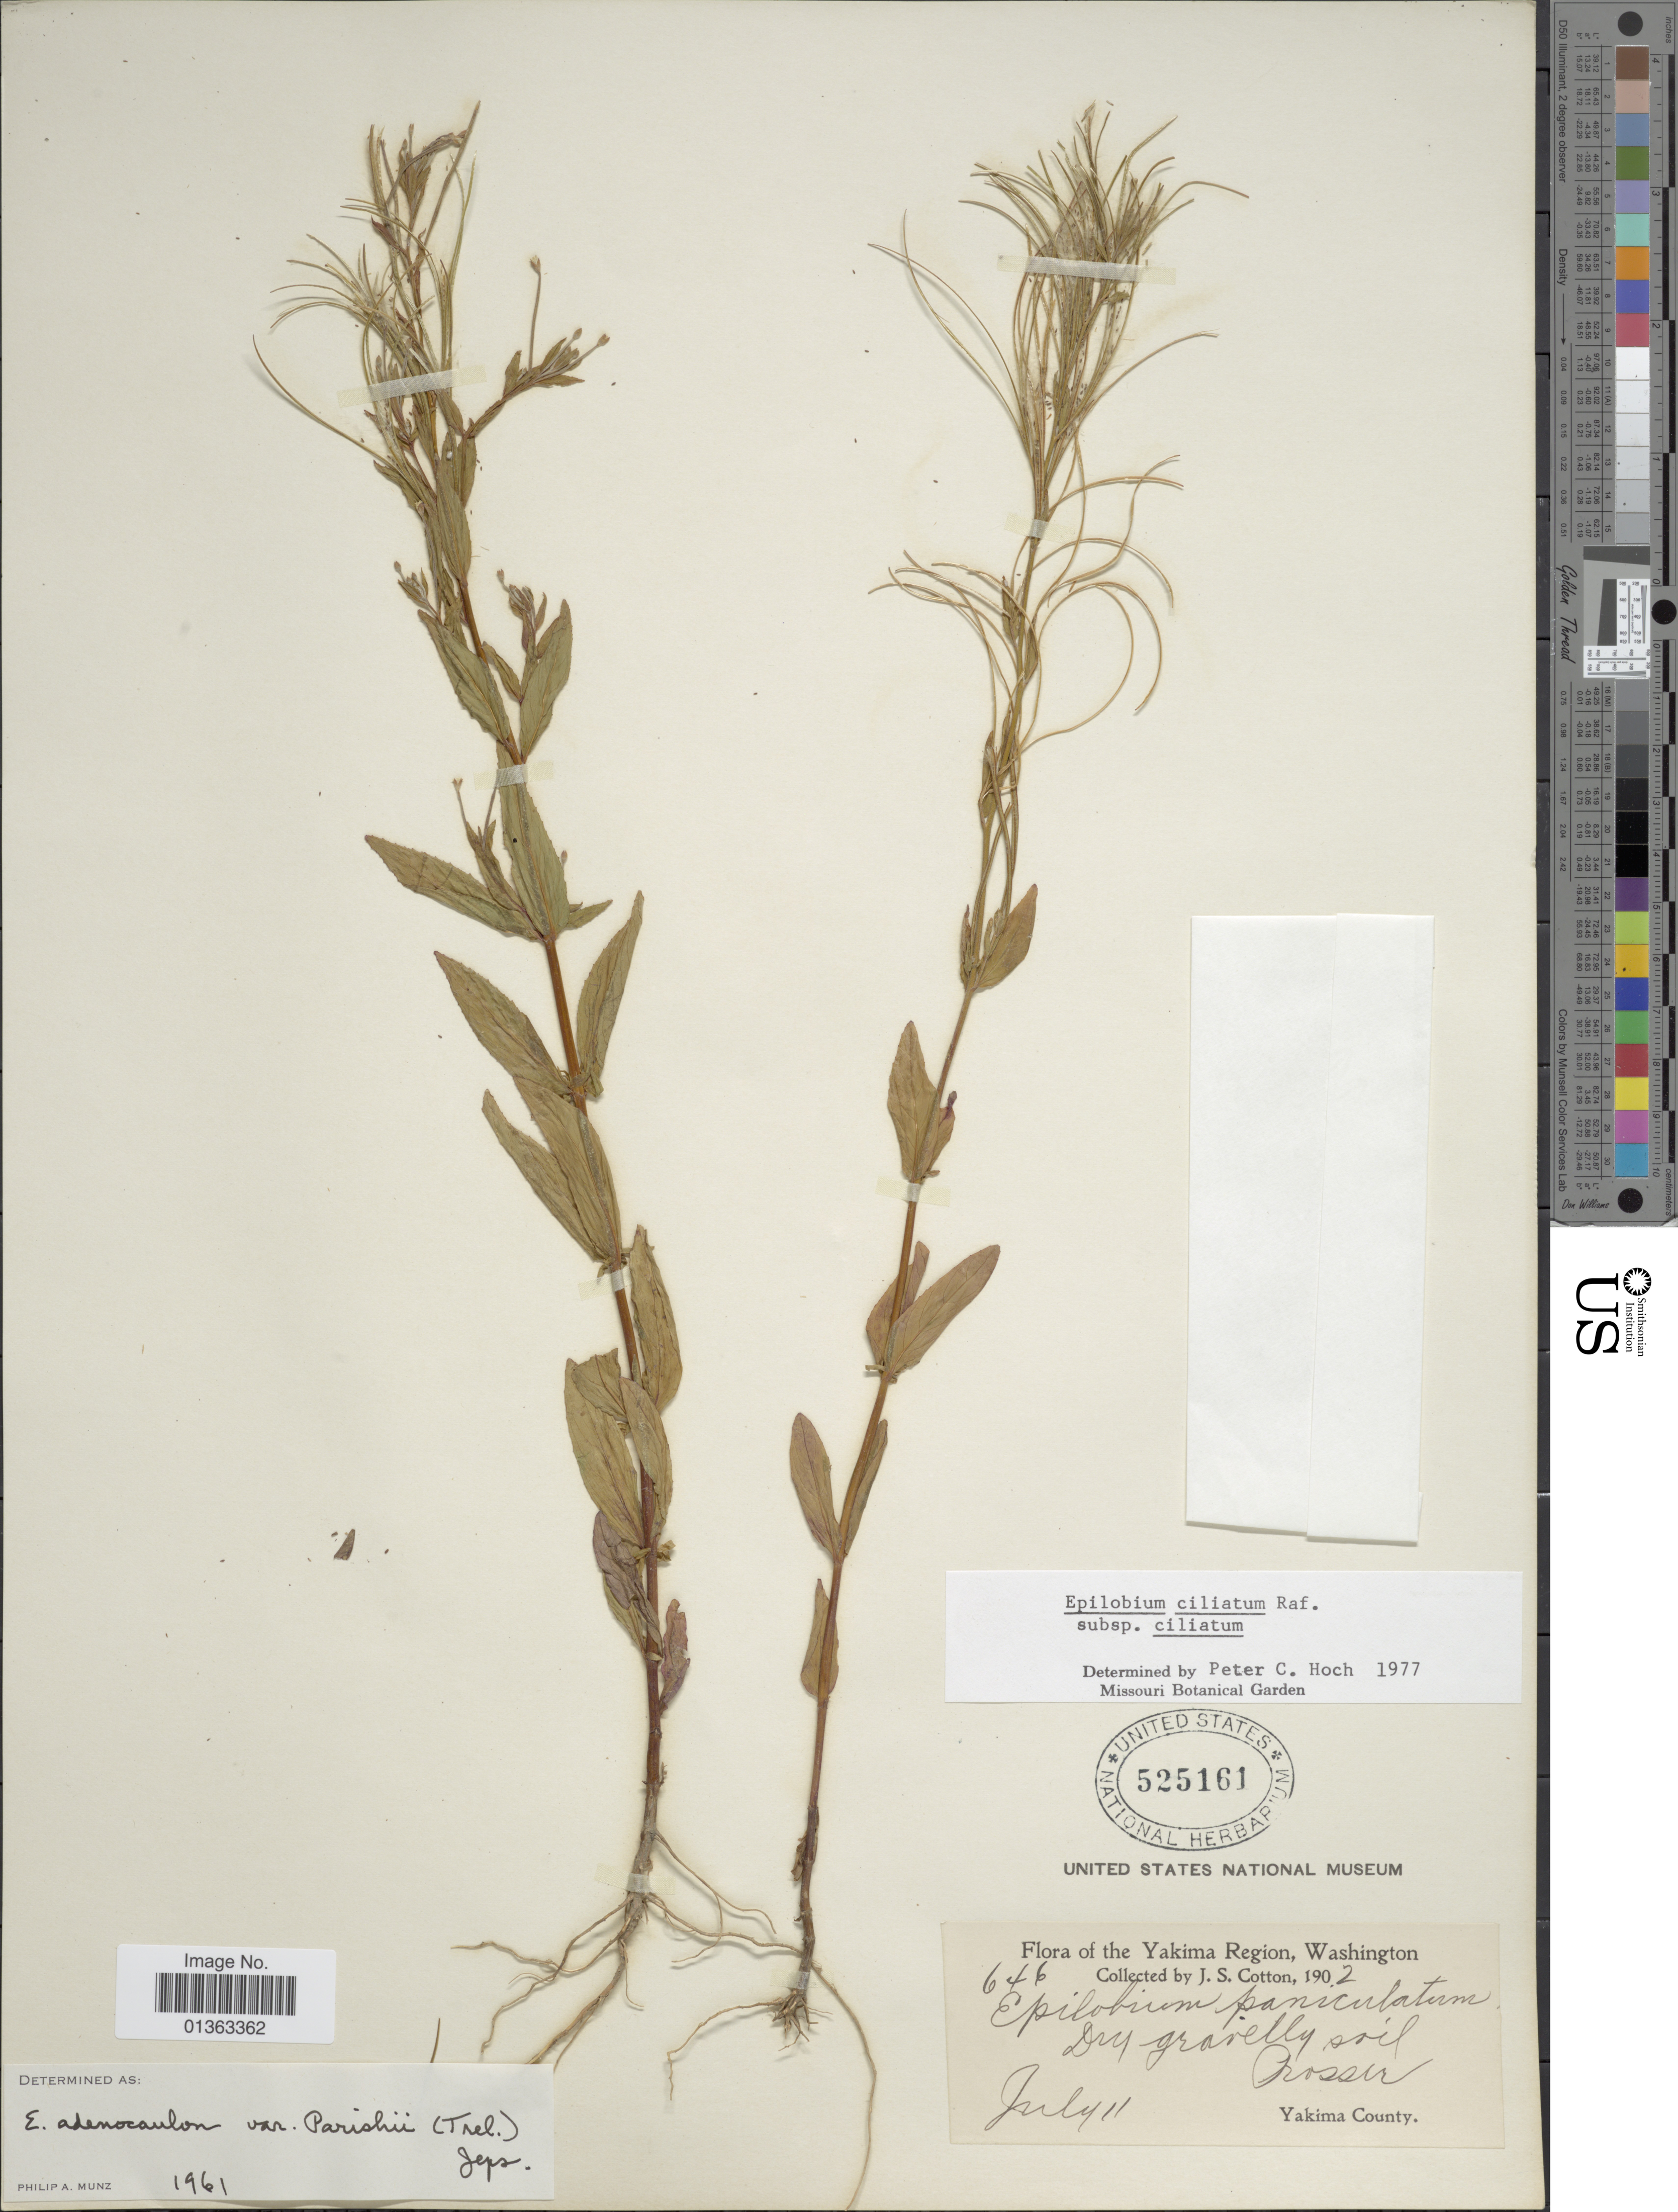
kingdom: Plantae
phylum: Tracheophyta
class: Magnoliopsida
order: Myrtales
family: Onagraceae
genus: Epilobium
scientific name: Epilobium ciliatum subsp. ciliatum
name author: Raf.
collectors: J. S. Cotton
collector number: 646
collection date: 1902-07-11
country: United States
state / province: Washington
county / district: Yakima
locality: Yakima Region. Prosser.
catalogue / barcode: US 525161